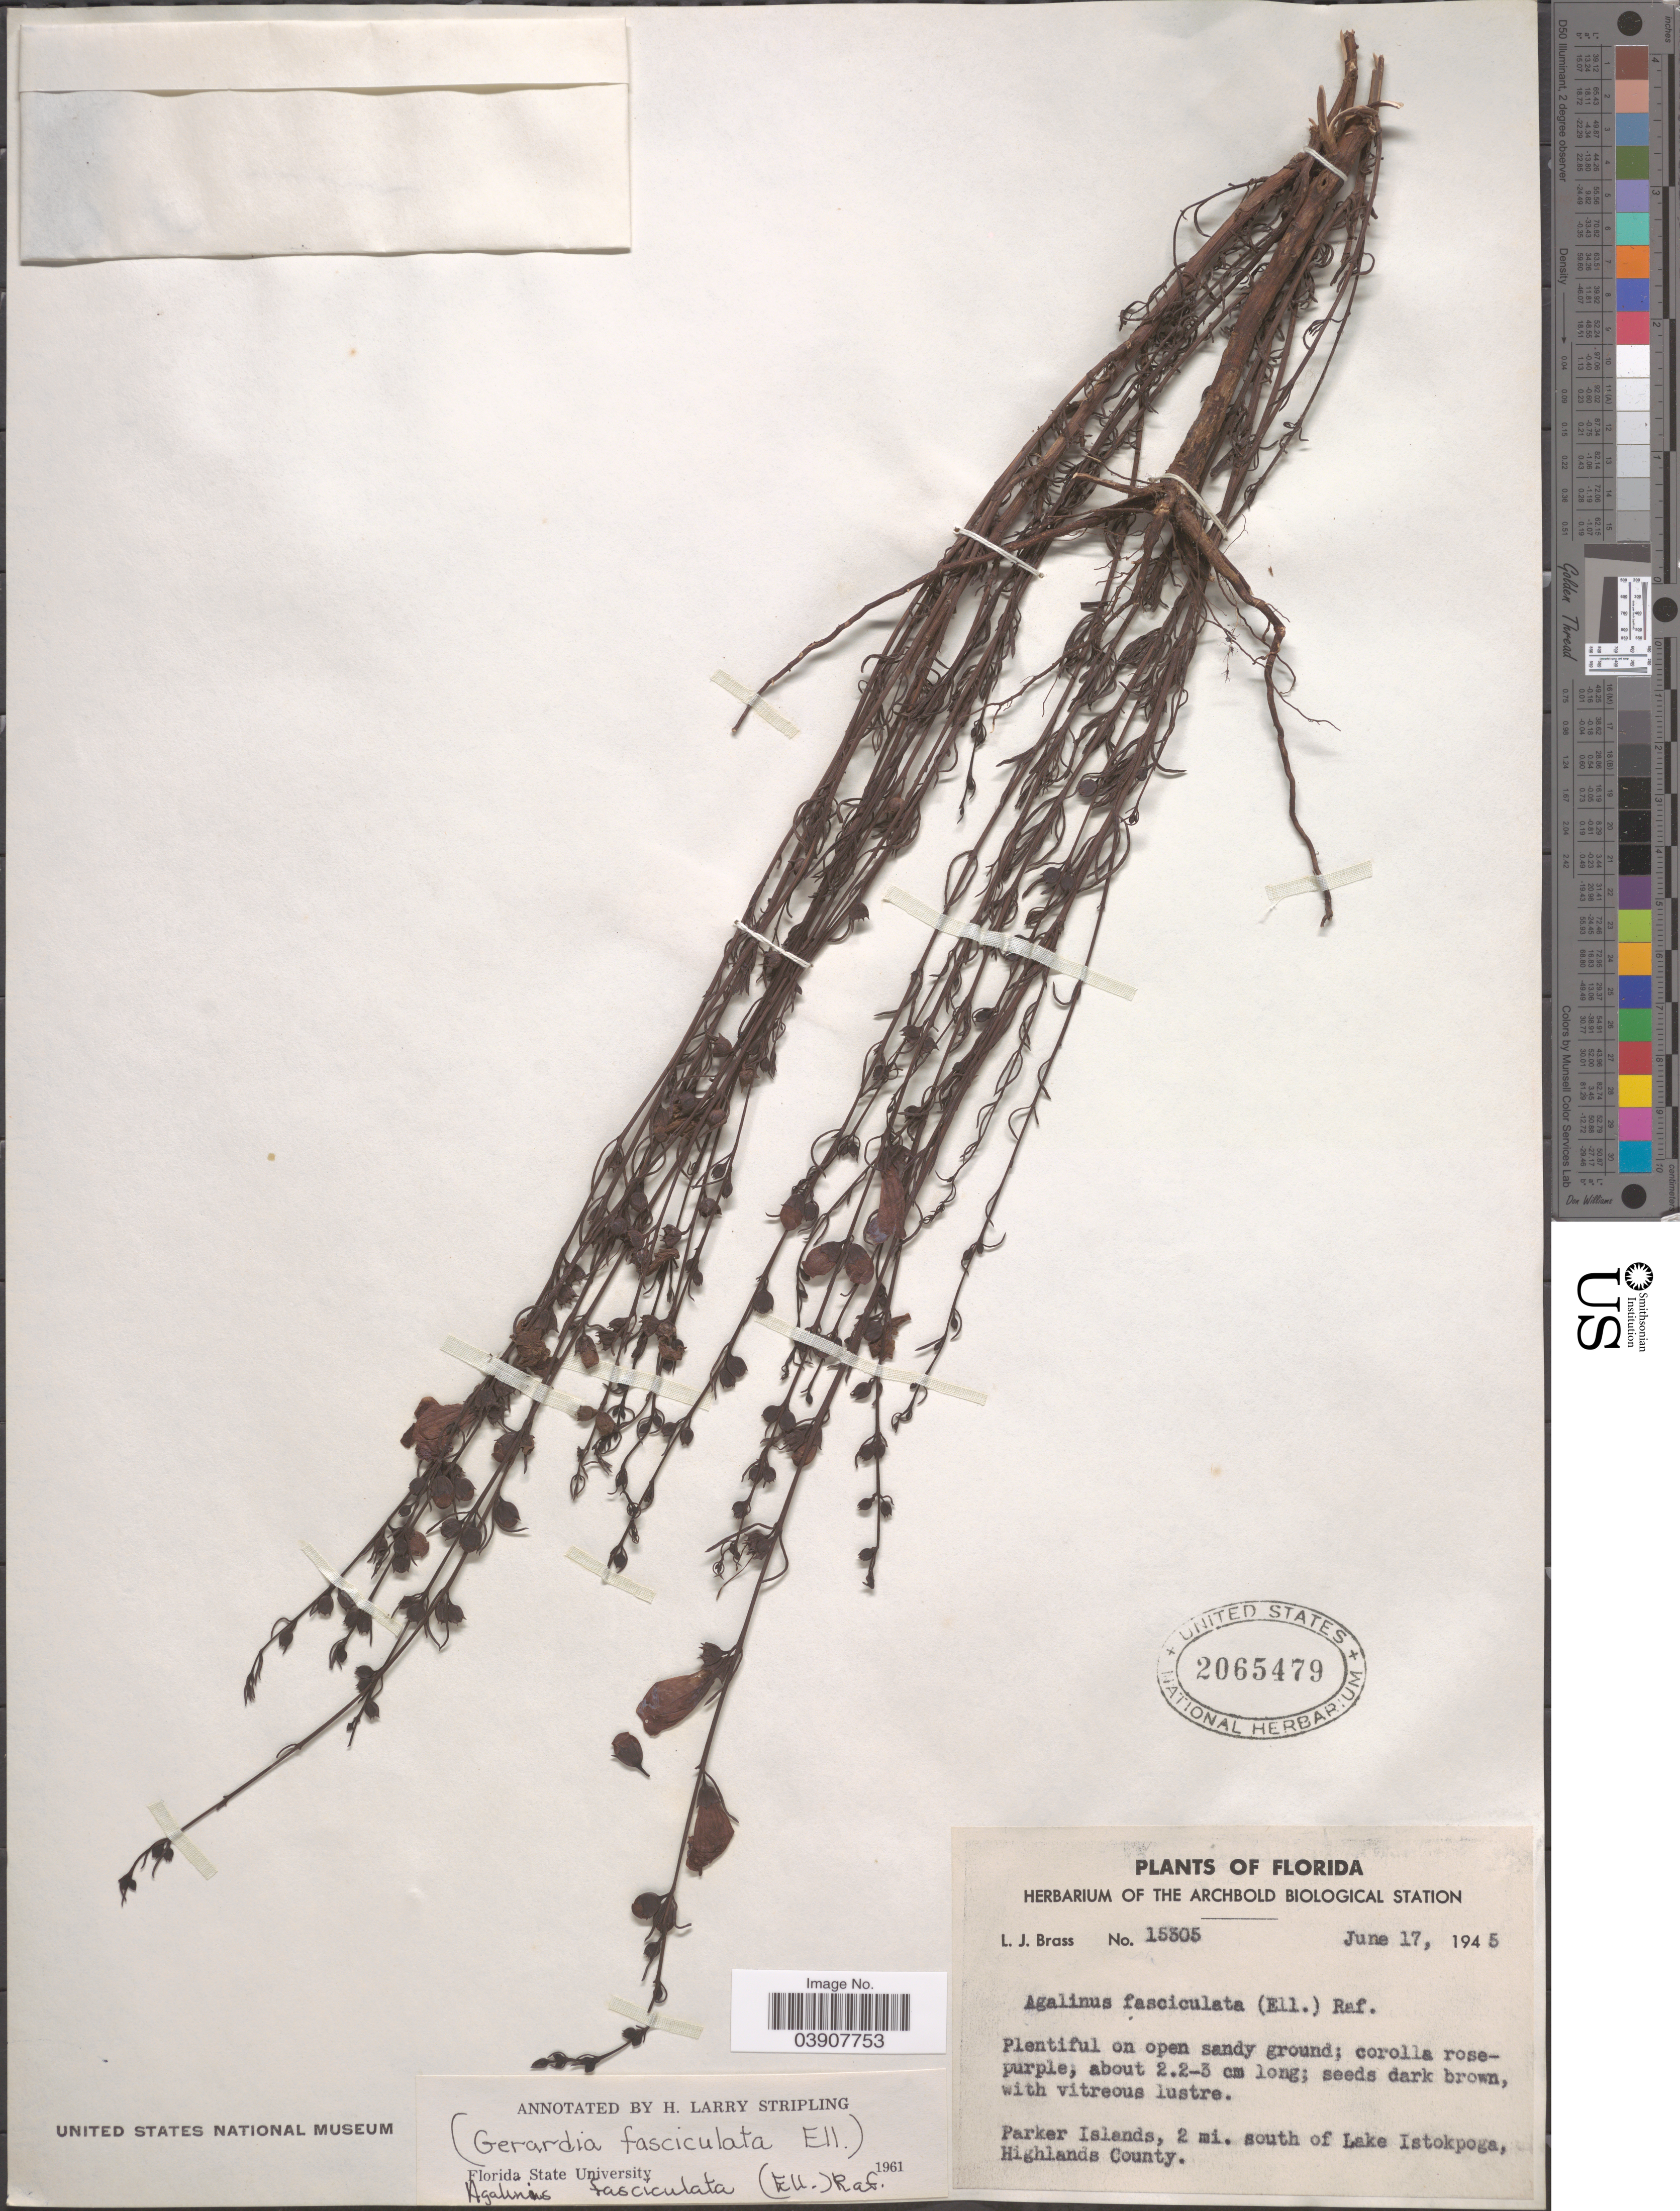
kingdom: Plantae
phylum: Tracheophyta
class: Magnoliopsida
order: Lamiales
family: Orobanchaceae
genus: Agalinis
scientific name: Agalinis fasciculata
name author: (Elliott) Raf.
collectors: L. J. Brass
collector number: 15305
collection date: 1945-06-17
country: United States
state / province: Florida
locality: Parker Islands, 2 mi. south of Lake Istokpoga, Highlands County.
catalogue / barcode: US 2065479